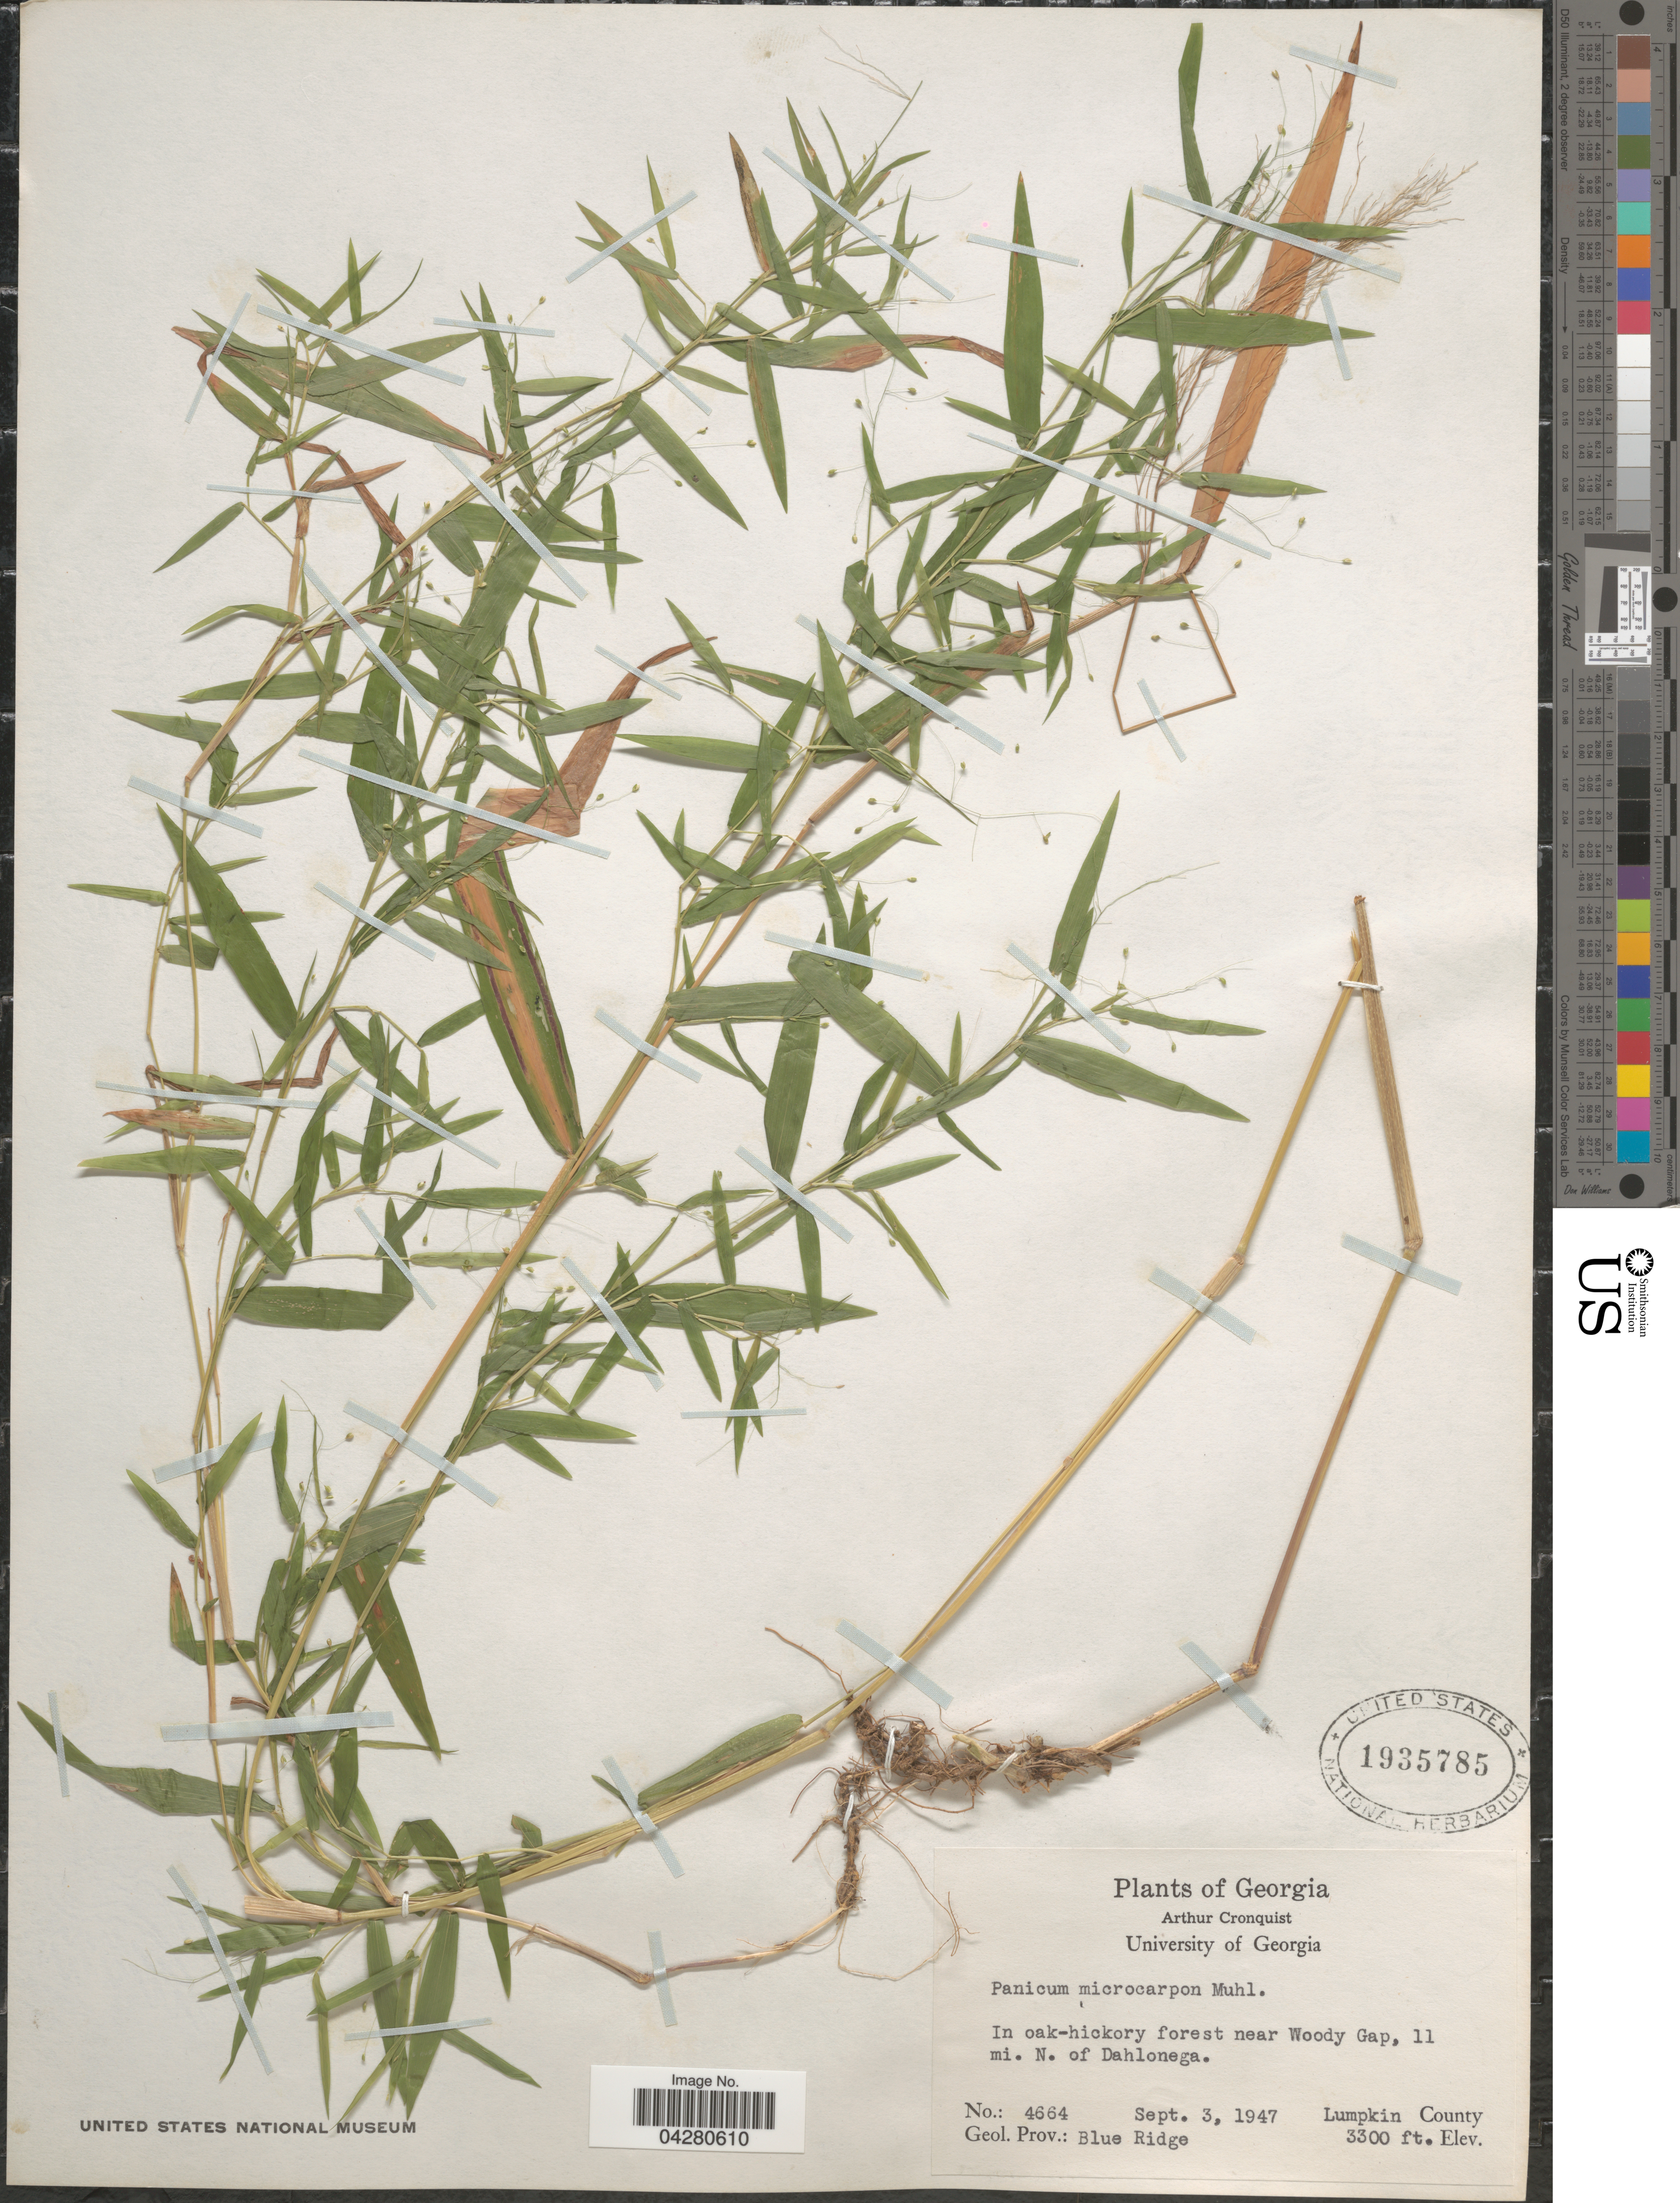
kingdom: Plantae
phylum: Tracheophyta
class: Liliopsida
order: Poales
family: Poaceae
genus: Dichanthelium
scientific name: Dichanthelium dichotomum var. dichotomum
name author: (L.) Gould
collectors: A. J. Cronquist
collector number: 4664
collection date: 1947-09-03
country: United States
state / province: Georgia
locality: Near Woody Gap, 11 mi. N. of Dahlonega. Lumpkin County. Geol. Prov.: Blue Ridge.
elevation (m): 1006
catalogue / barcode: US 1935785